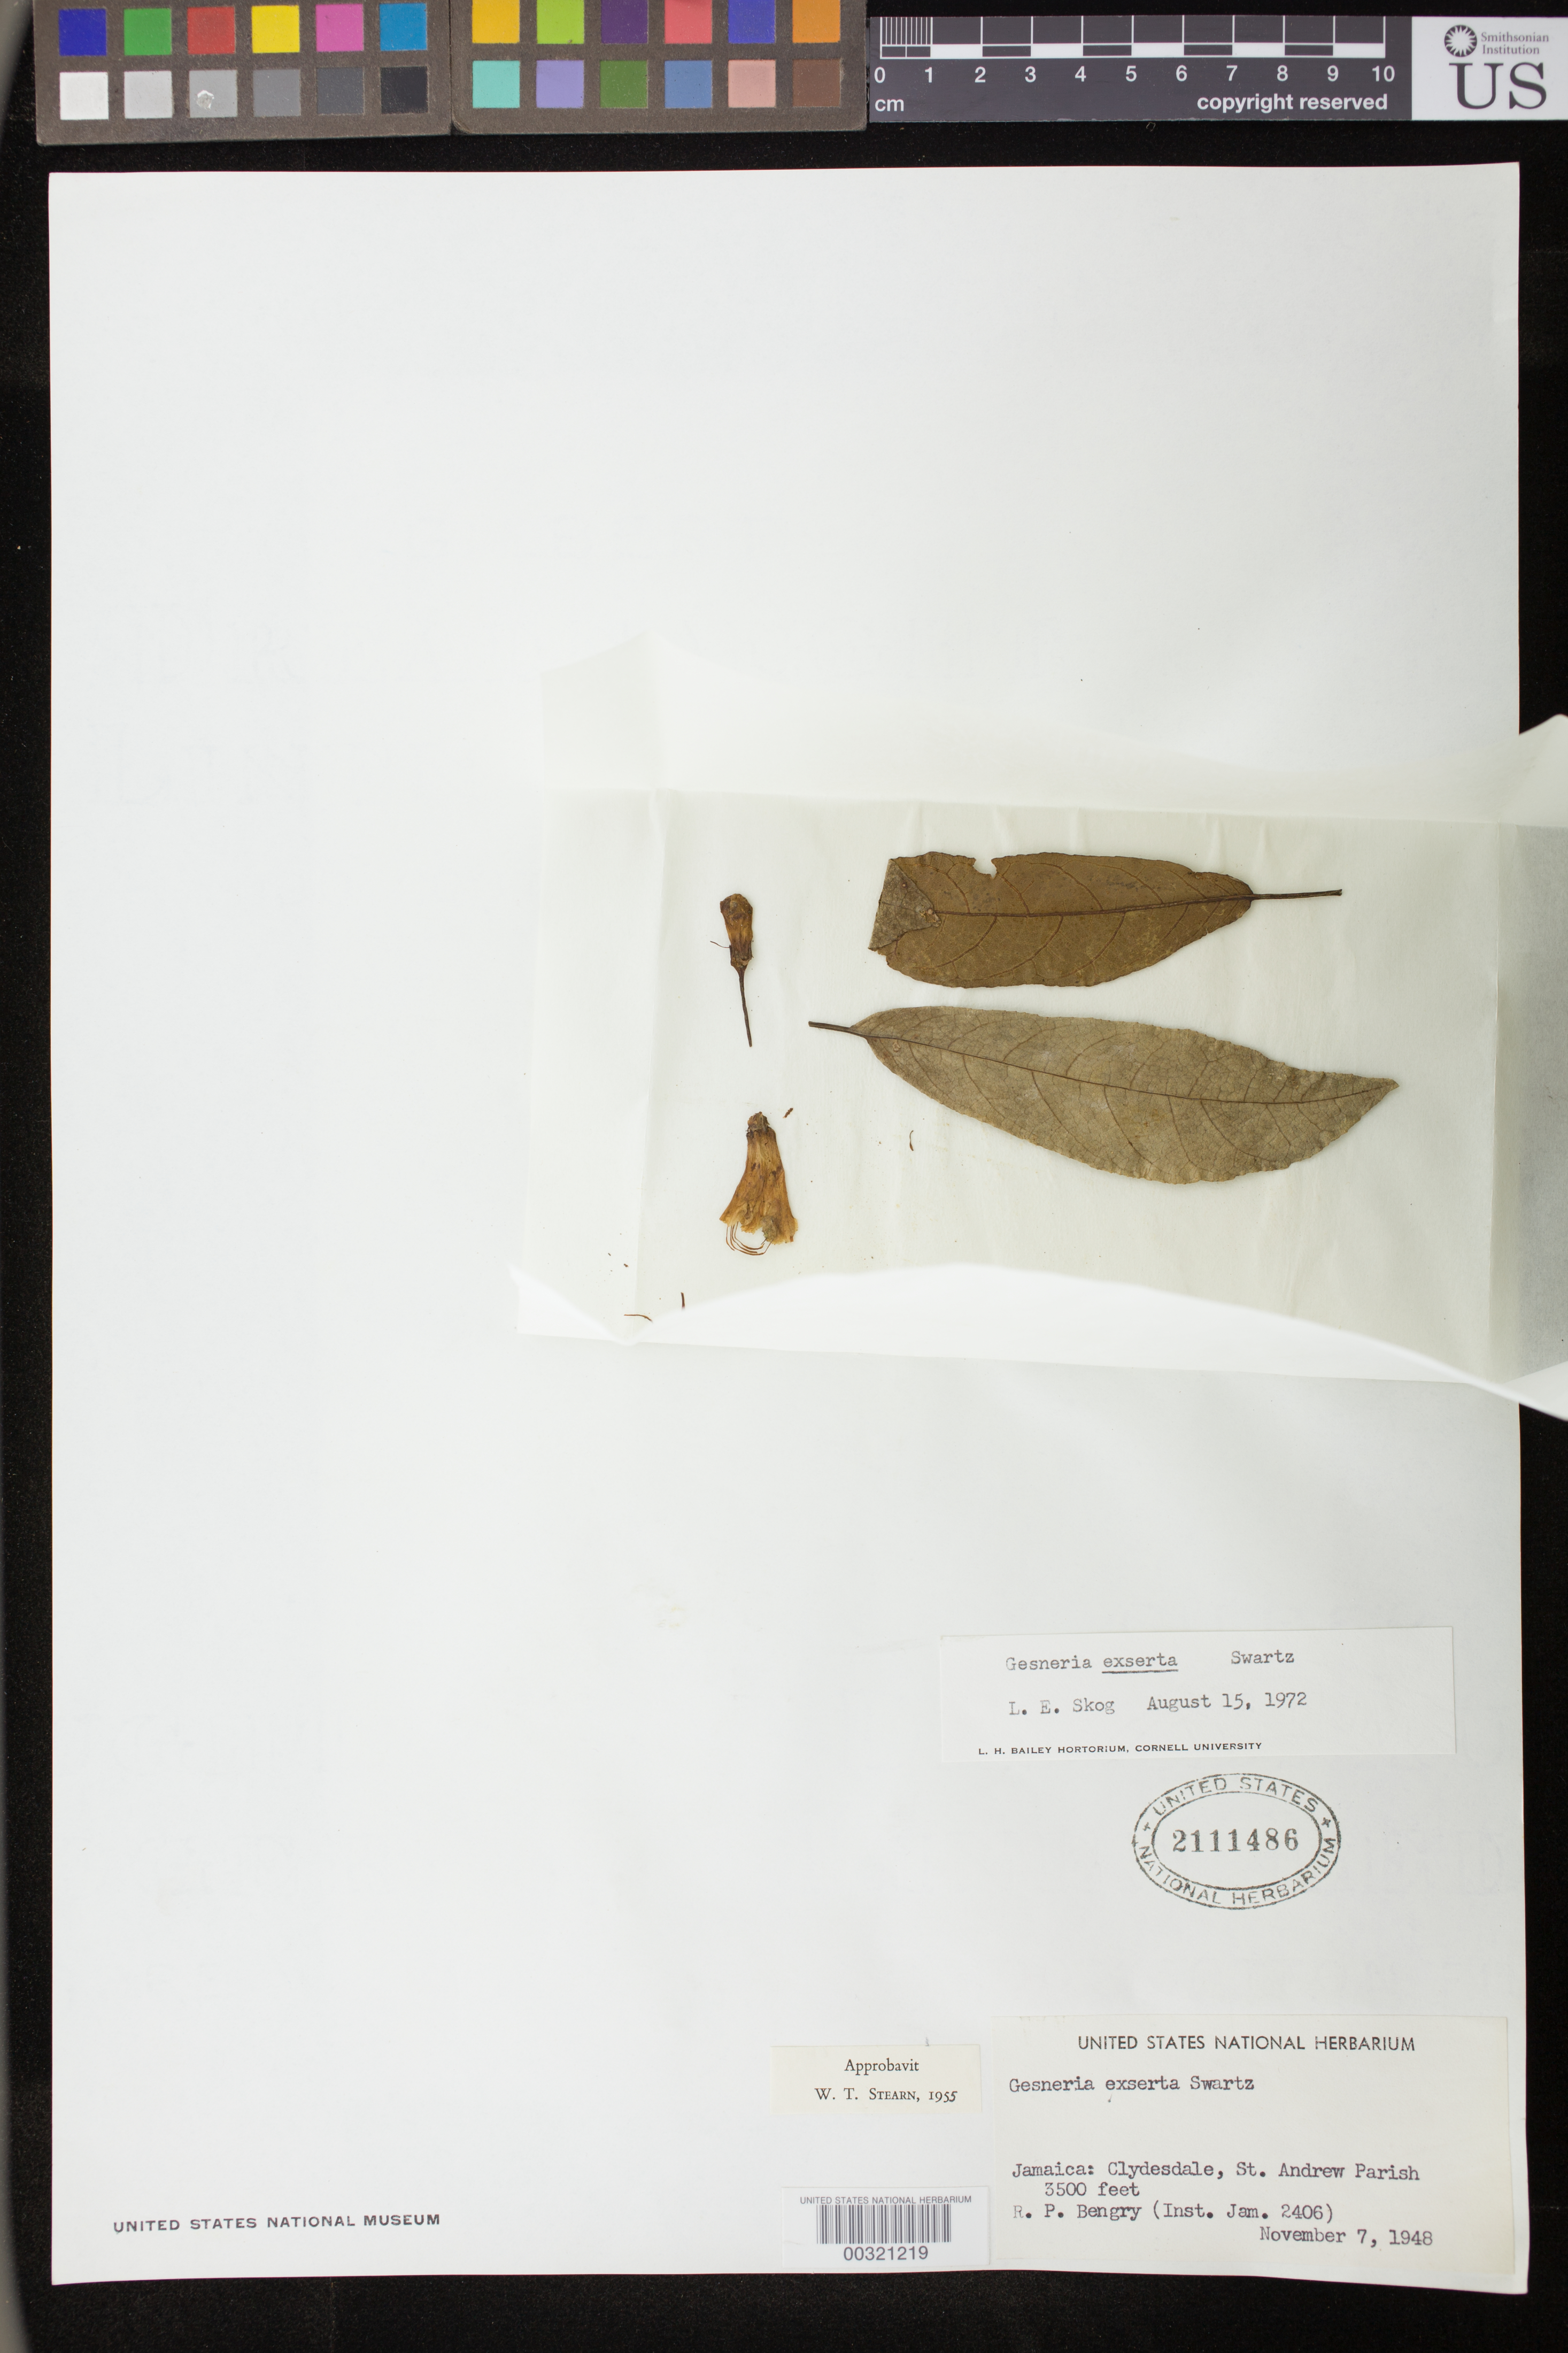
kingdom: Plantae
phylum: Tracheophyta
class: Magnoliopsida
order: Lamiales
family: Gesneriaceae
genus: Gesneria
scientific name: Gesneria exserta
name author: Sw.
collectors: R. Bengry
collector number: IJ 2406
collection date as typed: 07 Nov 1948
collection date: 1948-11-07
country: Jamaica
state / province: Saint Andrew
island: Jamaica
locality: Clydesdale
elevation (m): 1067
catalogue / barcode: US 2111486